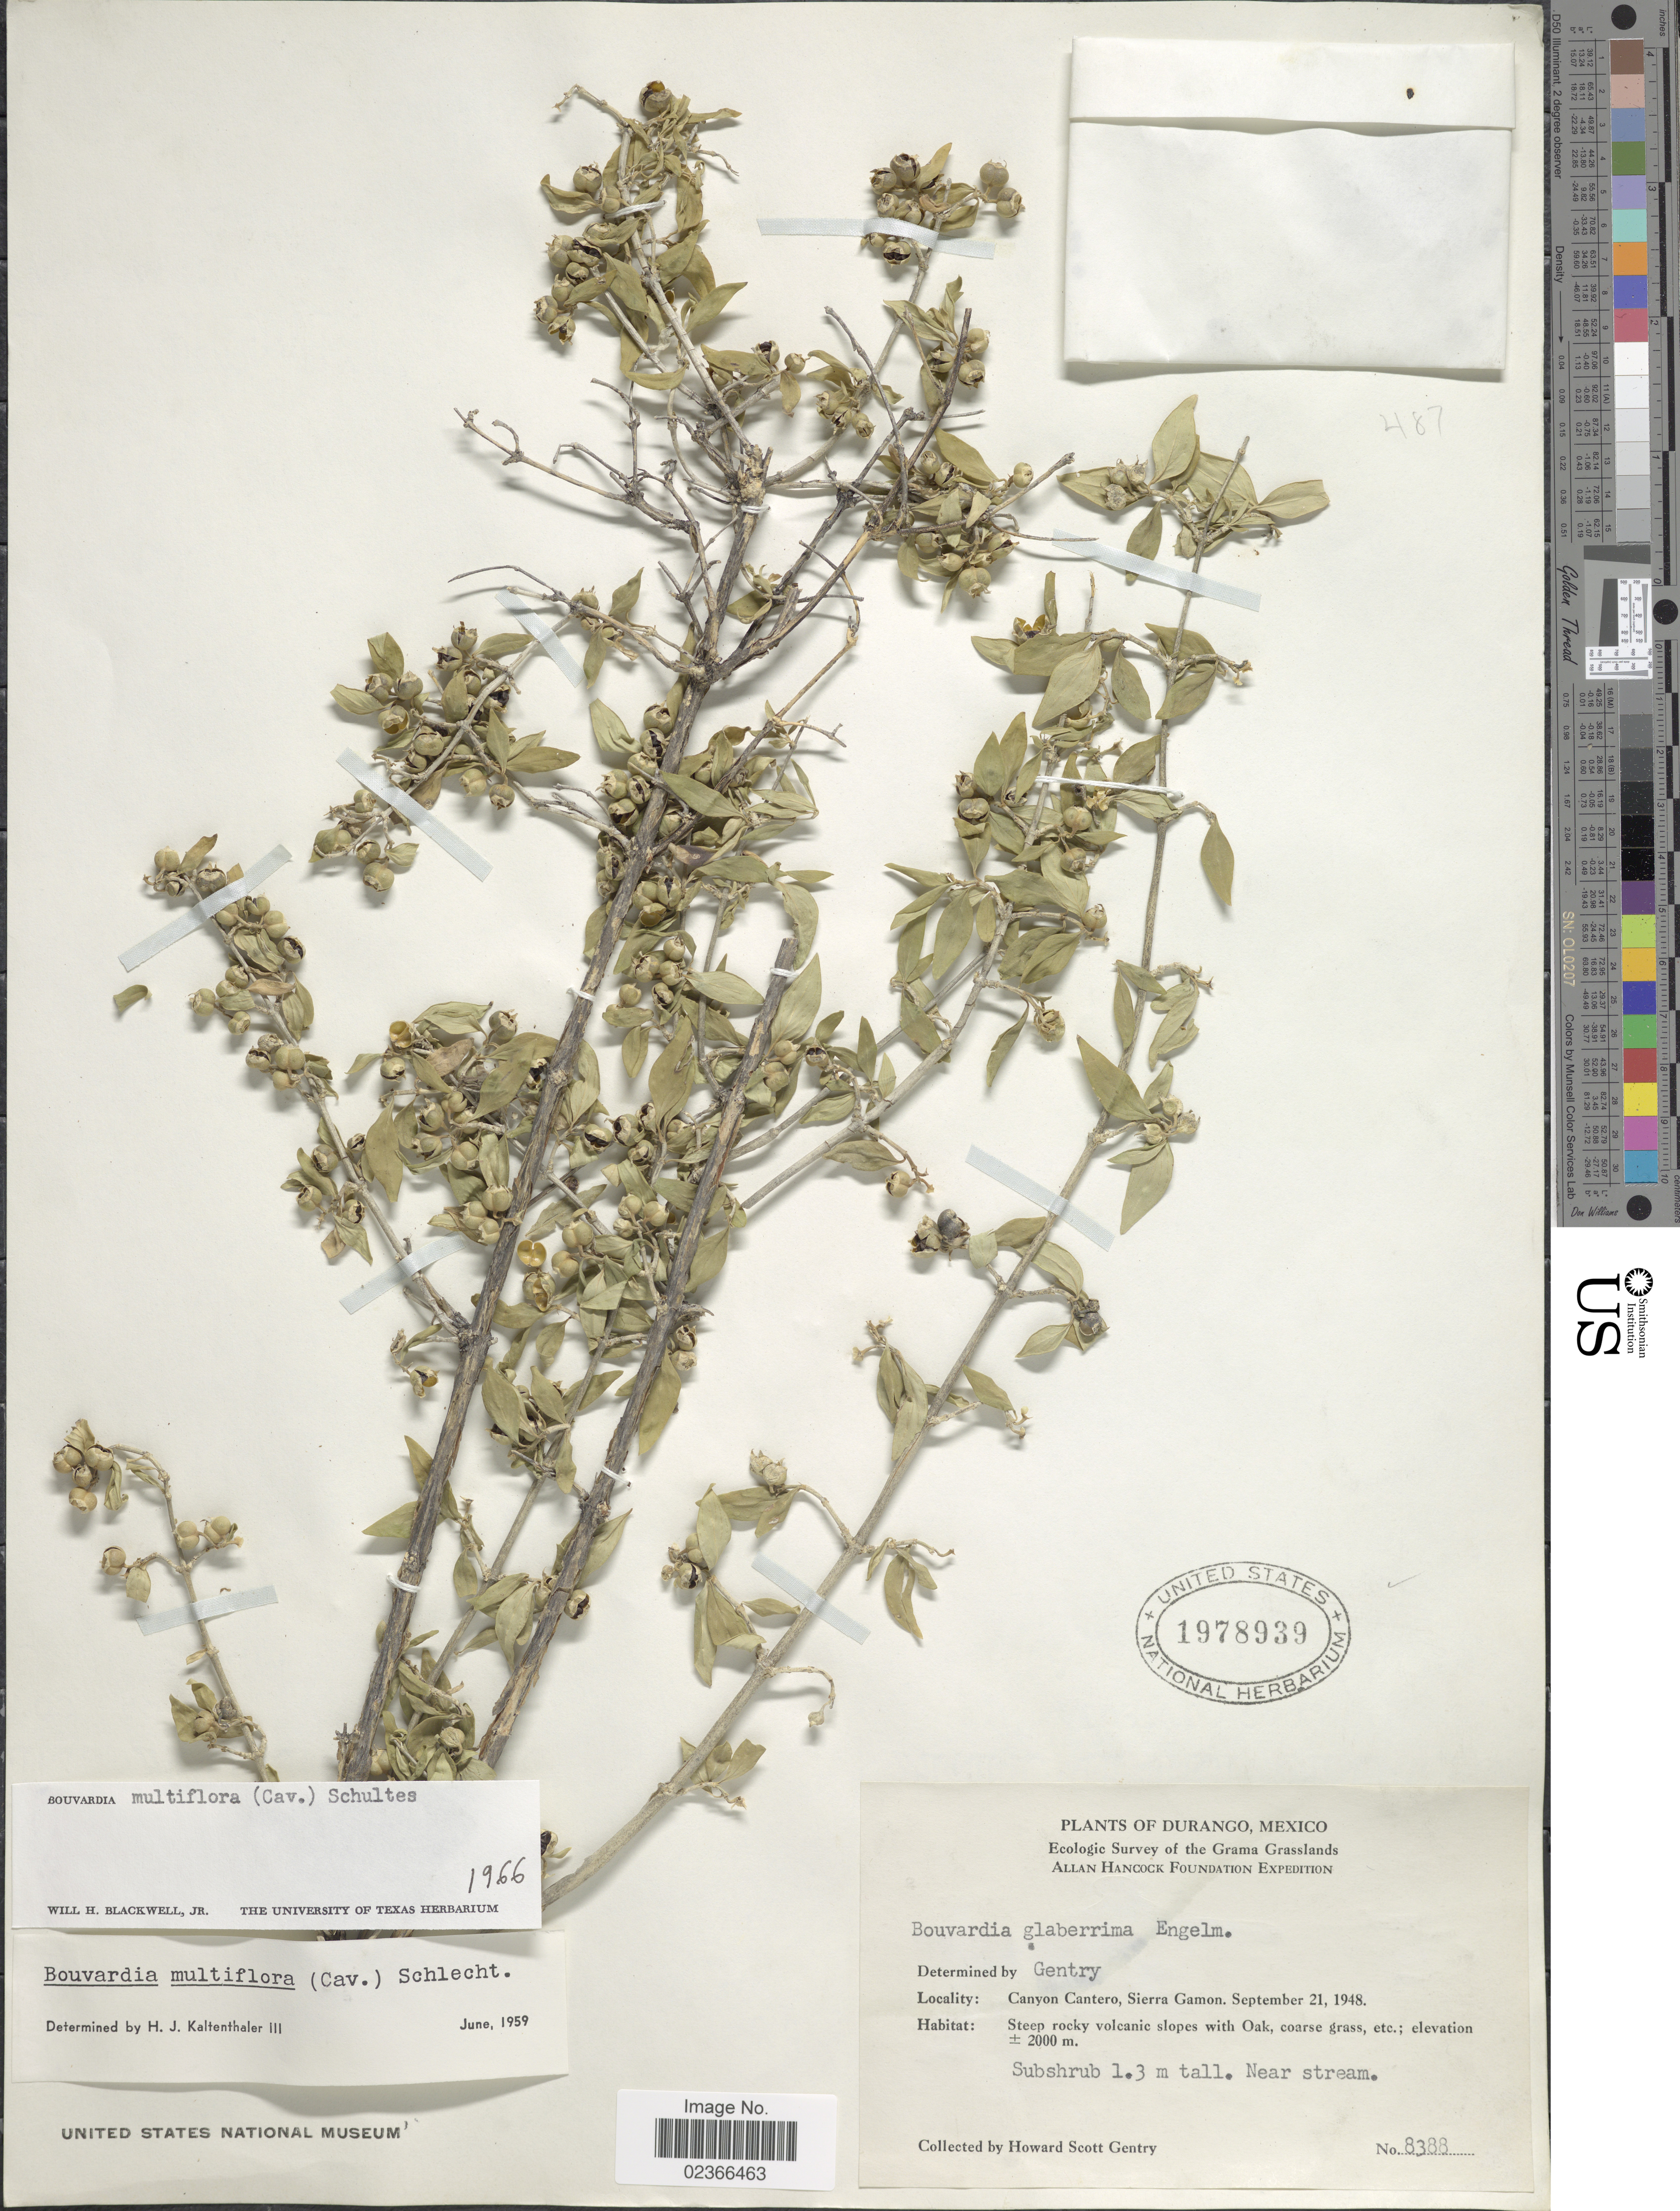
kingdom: Plantae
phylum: Tracheophyta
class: Magnoliopsida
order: Gentianales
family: Rubiaceae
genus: Bouvardia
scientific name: Bouvardia multiflora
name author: (Cav.) Schult.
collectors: H. S. Gentry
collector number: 8388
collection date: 1948-09-21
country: Mexico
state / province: Durango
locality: Canyon Cantero, Sierra Gamon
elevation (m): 2000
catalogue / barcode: US 1978939